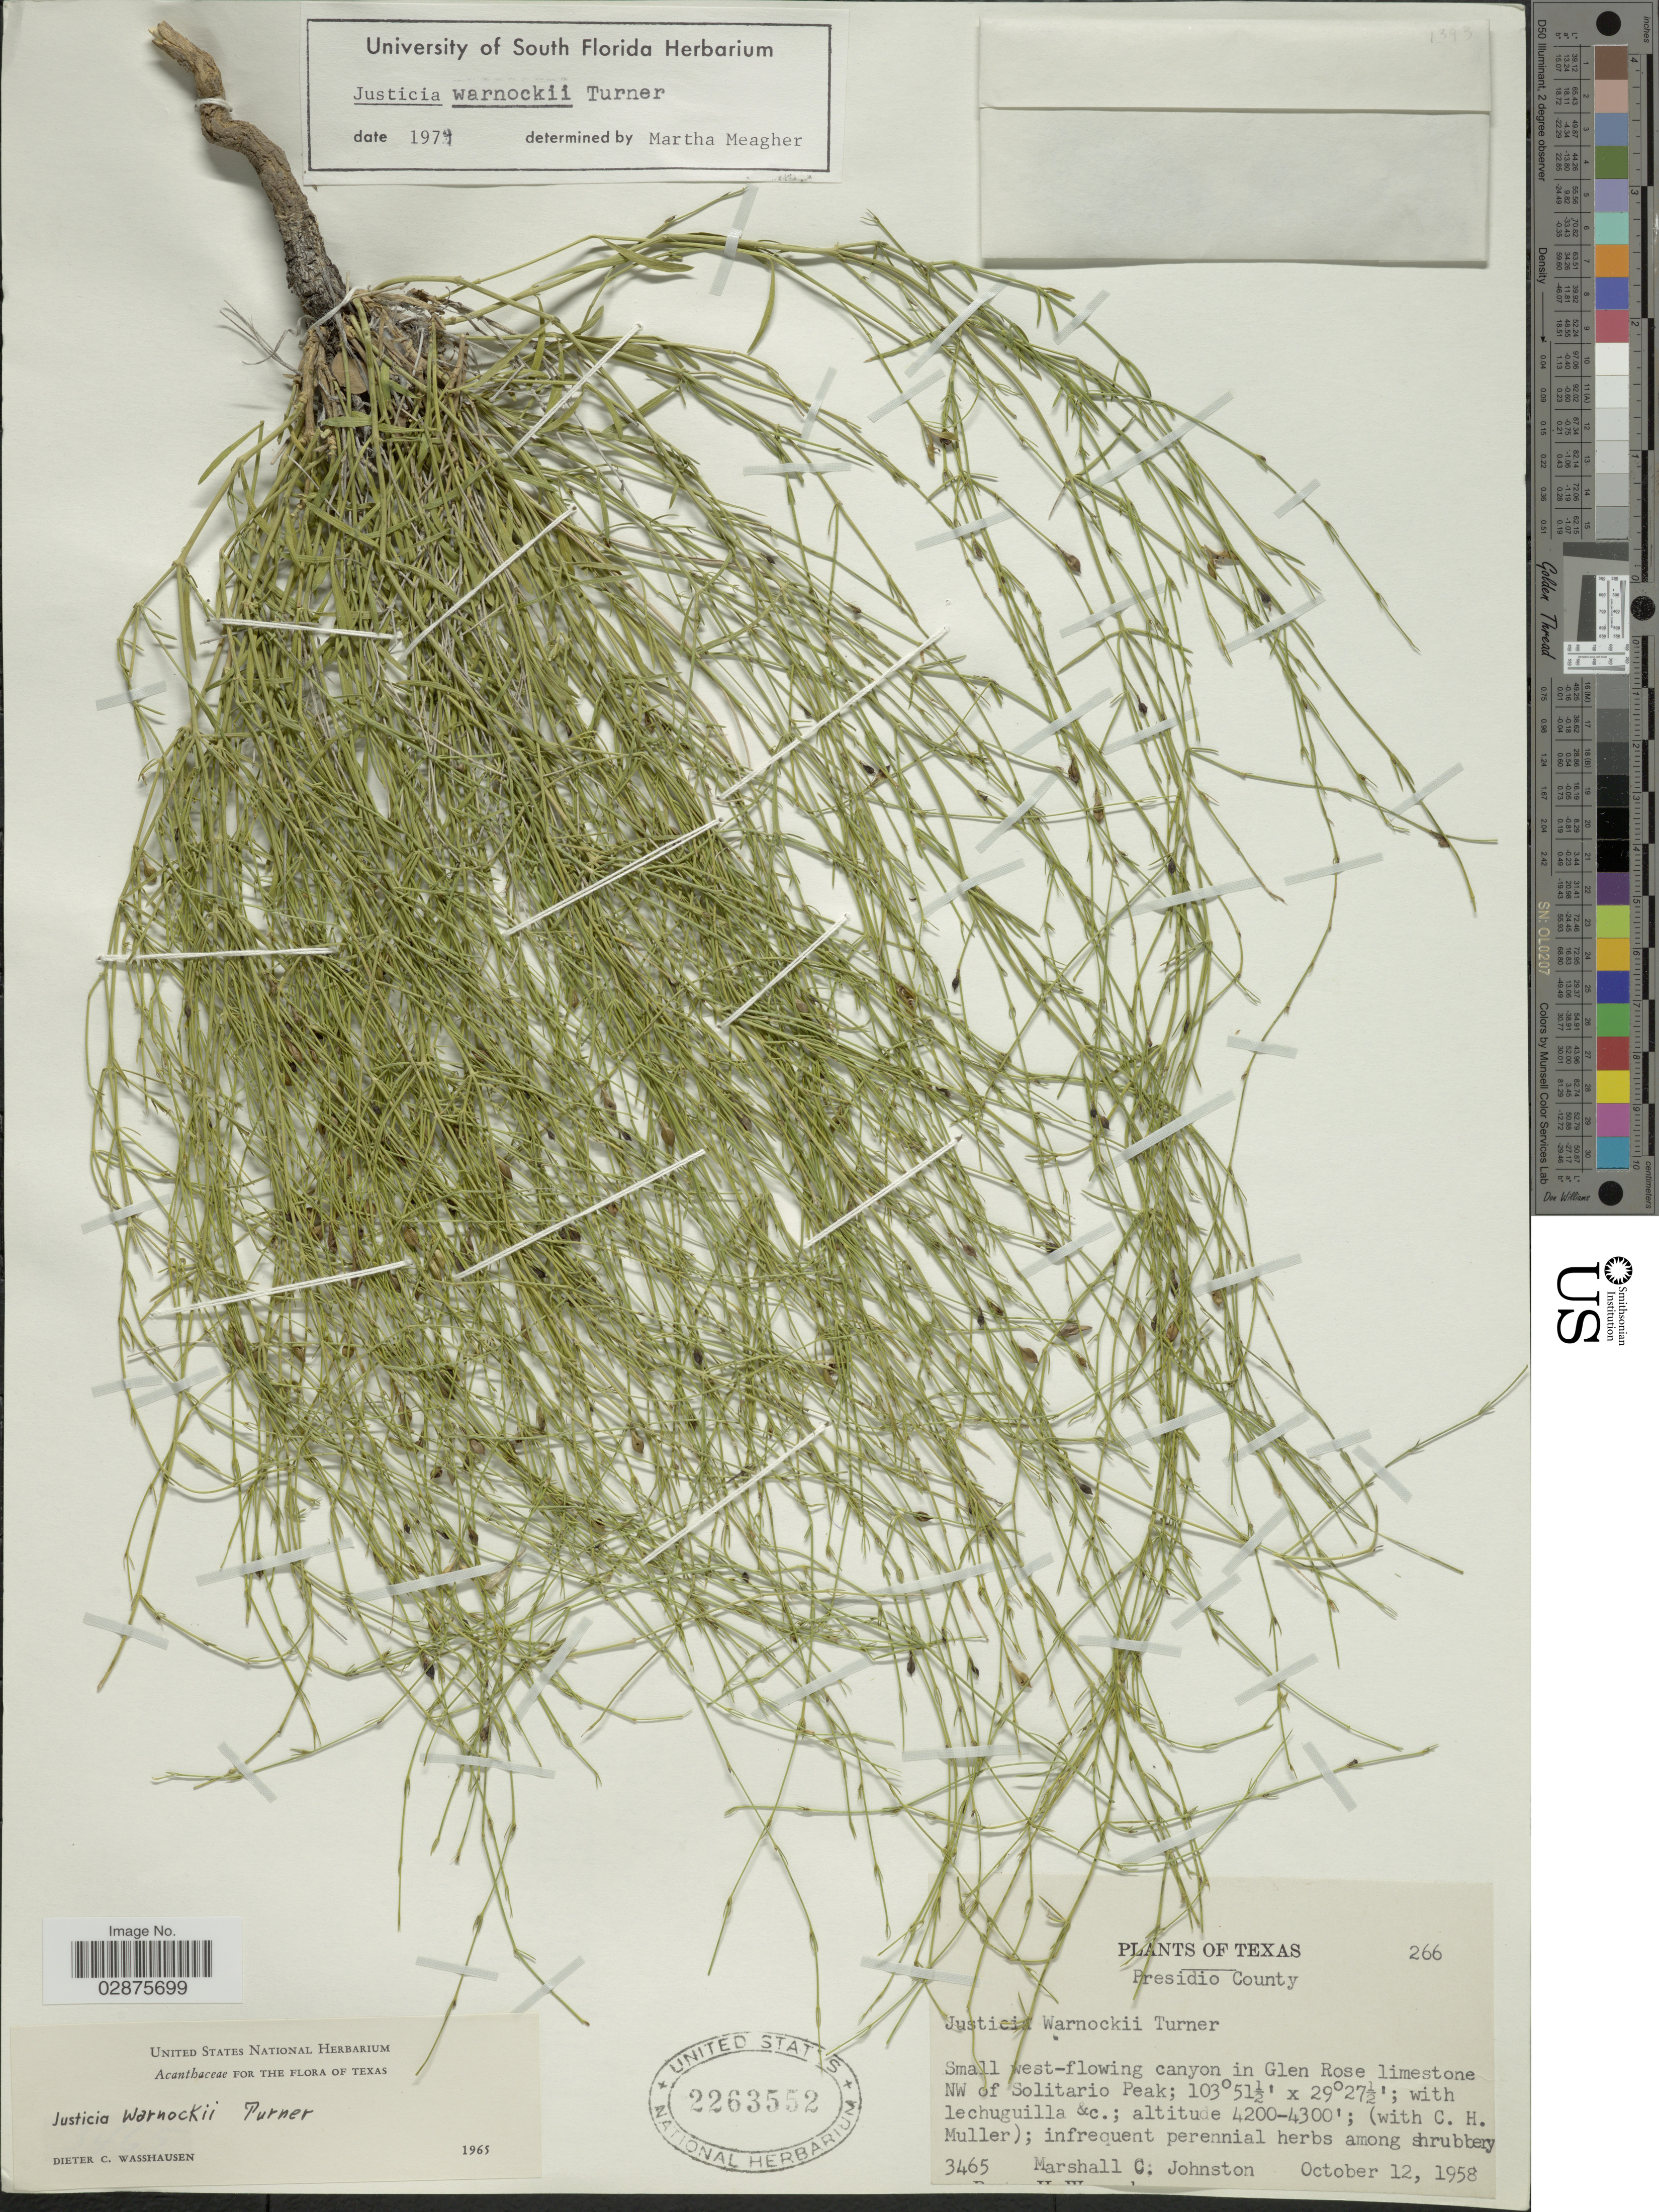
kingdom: Plantae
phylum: Tracheophyta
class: Magnoliopsida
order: Lamiales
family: Acanthaceae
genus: Justicia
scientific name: Justicia warnockii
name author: B.L. Turner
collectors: M. Johnston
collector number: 3465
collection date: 1958-10-12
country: United States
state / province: Texas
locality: Presidio County. Small west-flowing canyon in Glen Rose limestone NW of Solitario Peak.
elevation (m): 1280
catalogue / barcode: US 2263552